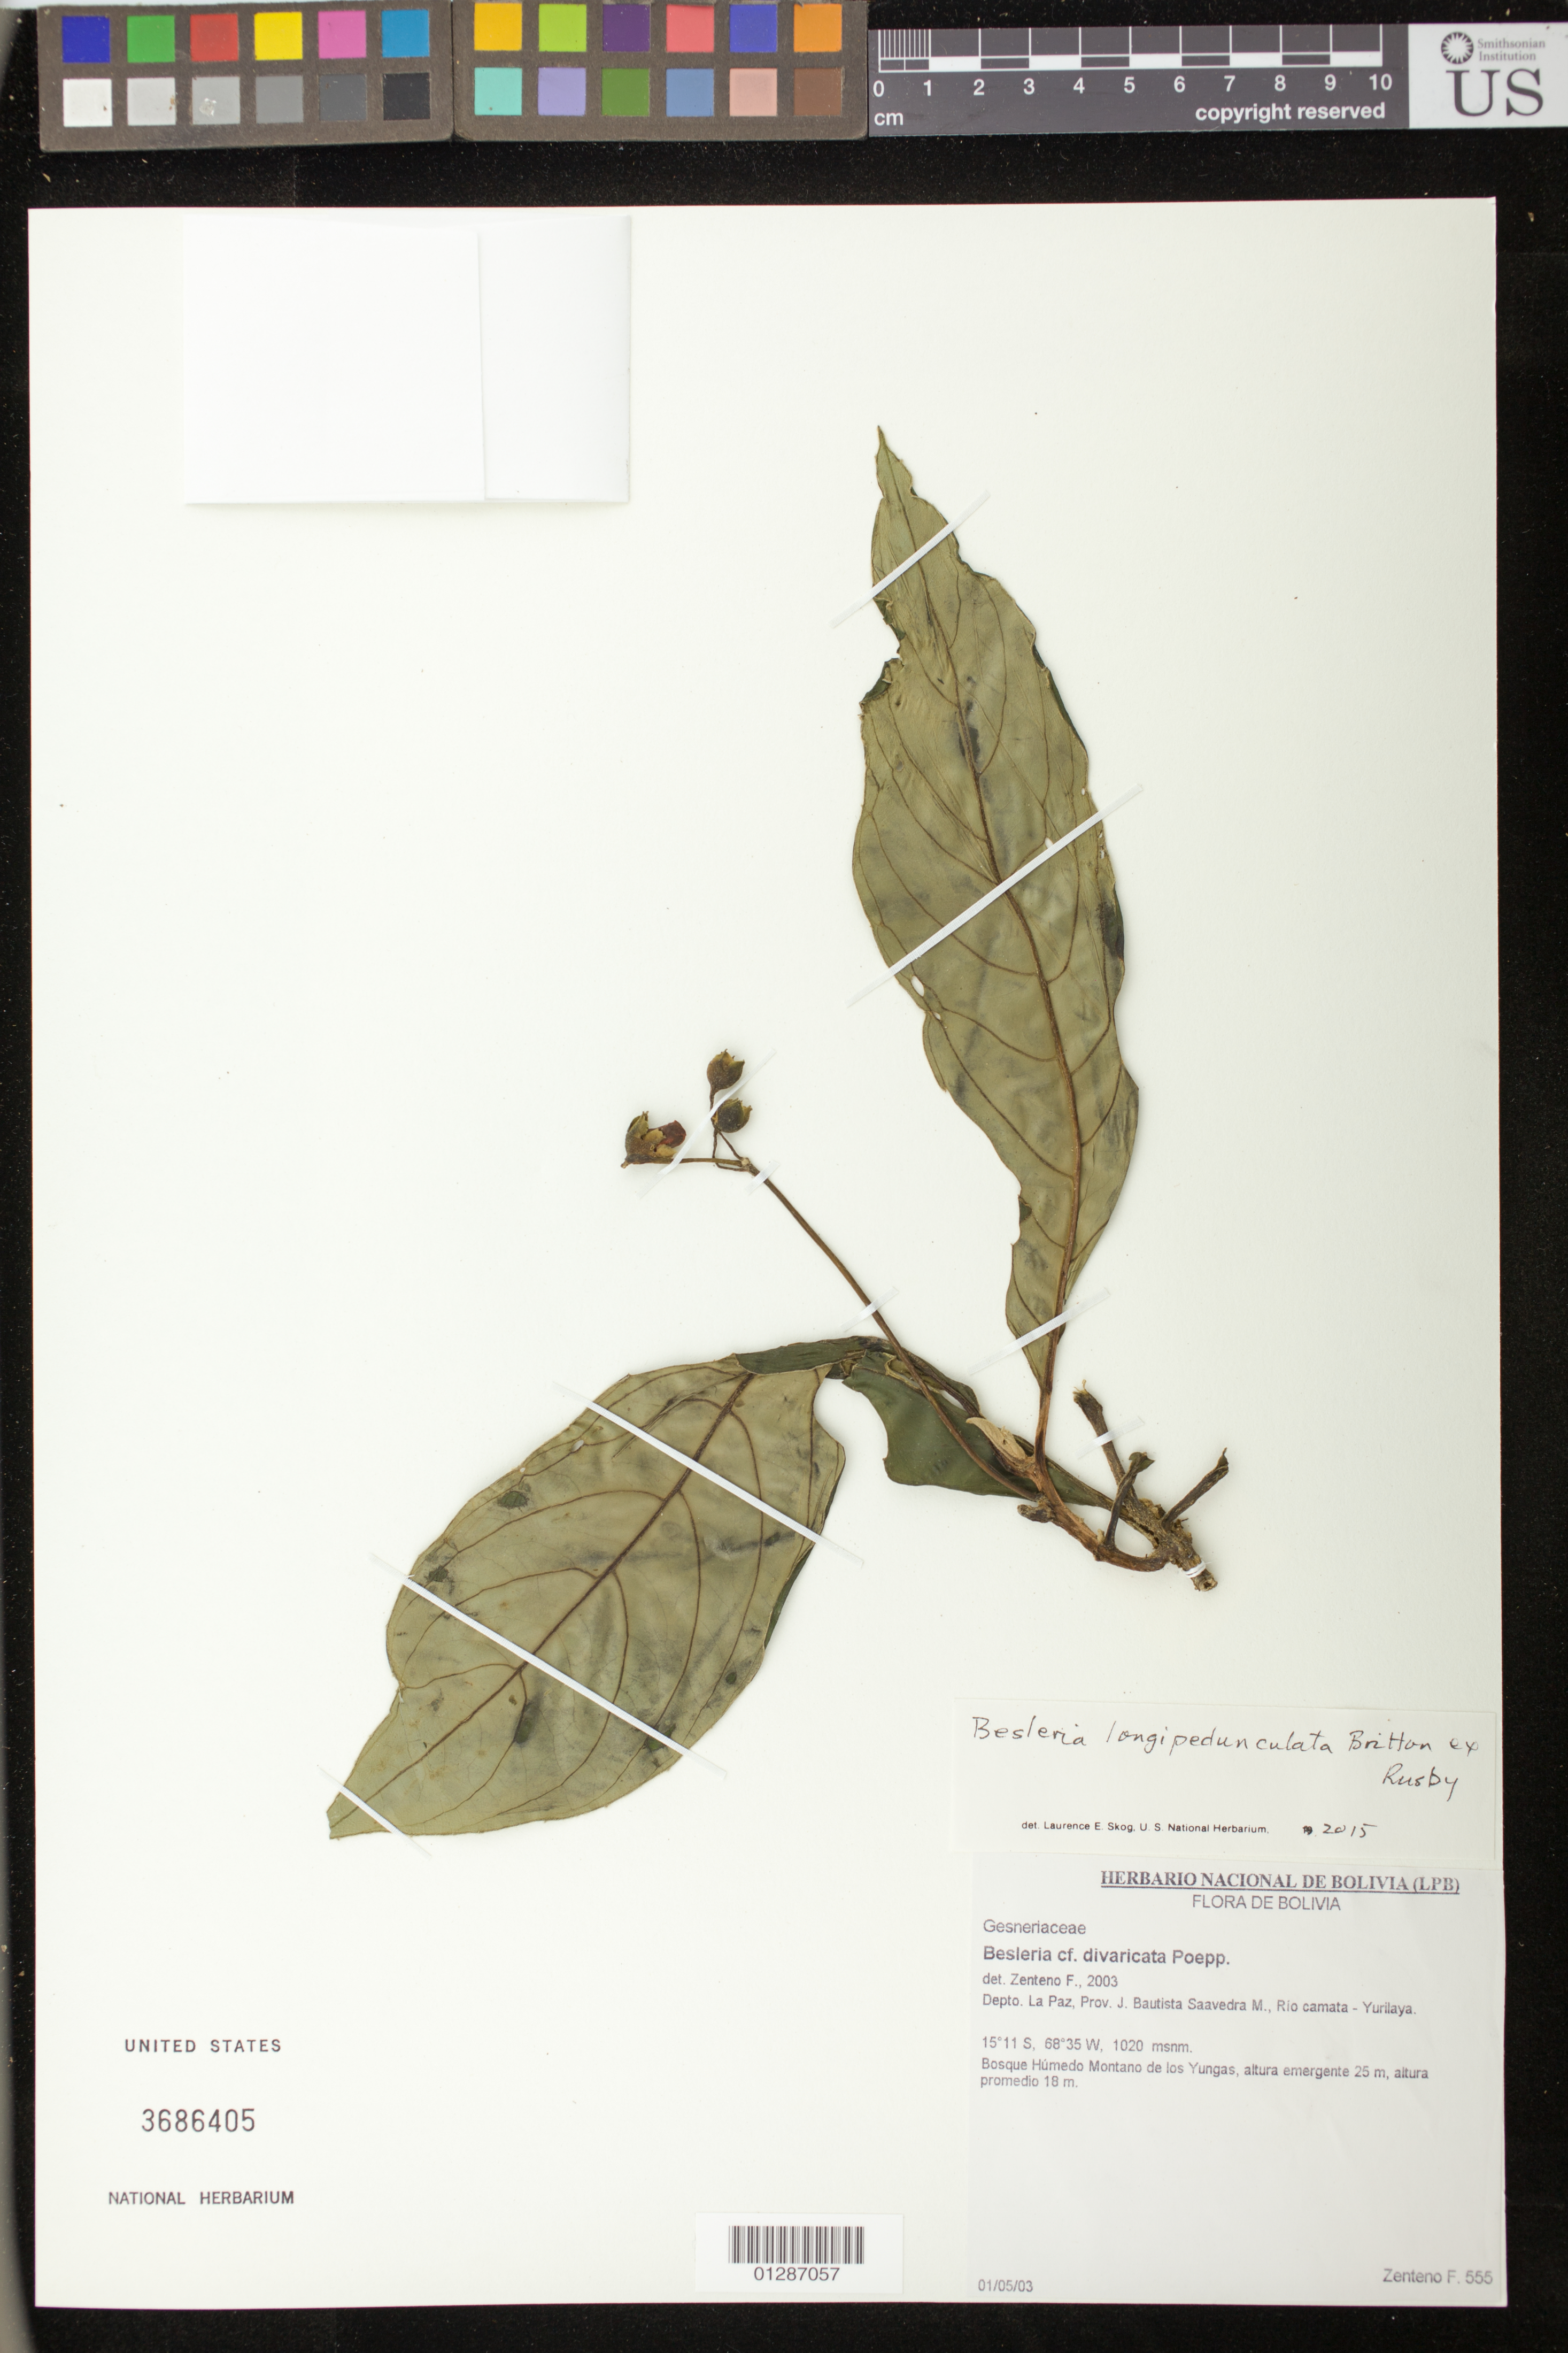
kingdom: Plantae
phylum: Tracheophyta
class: Magnoliopsida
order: Lamiales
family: Gesneriaceae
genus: Besleria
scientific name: Besleria longipedunculata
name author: Britton ex Rusby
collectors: F. Zenteno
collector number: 555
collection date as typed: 1 May 2003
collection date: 2003-05-01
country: Bolivia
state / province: La Páz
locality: Prov. J. Bautista Saavedra M., Rio Camata - Yurilaya.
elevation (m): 1020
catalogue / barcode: US 3686405